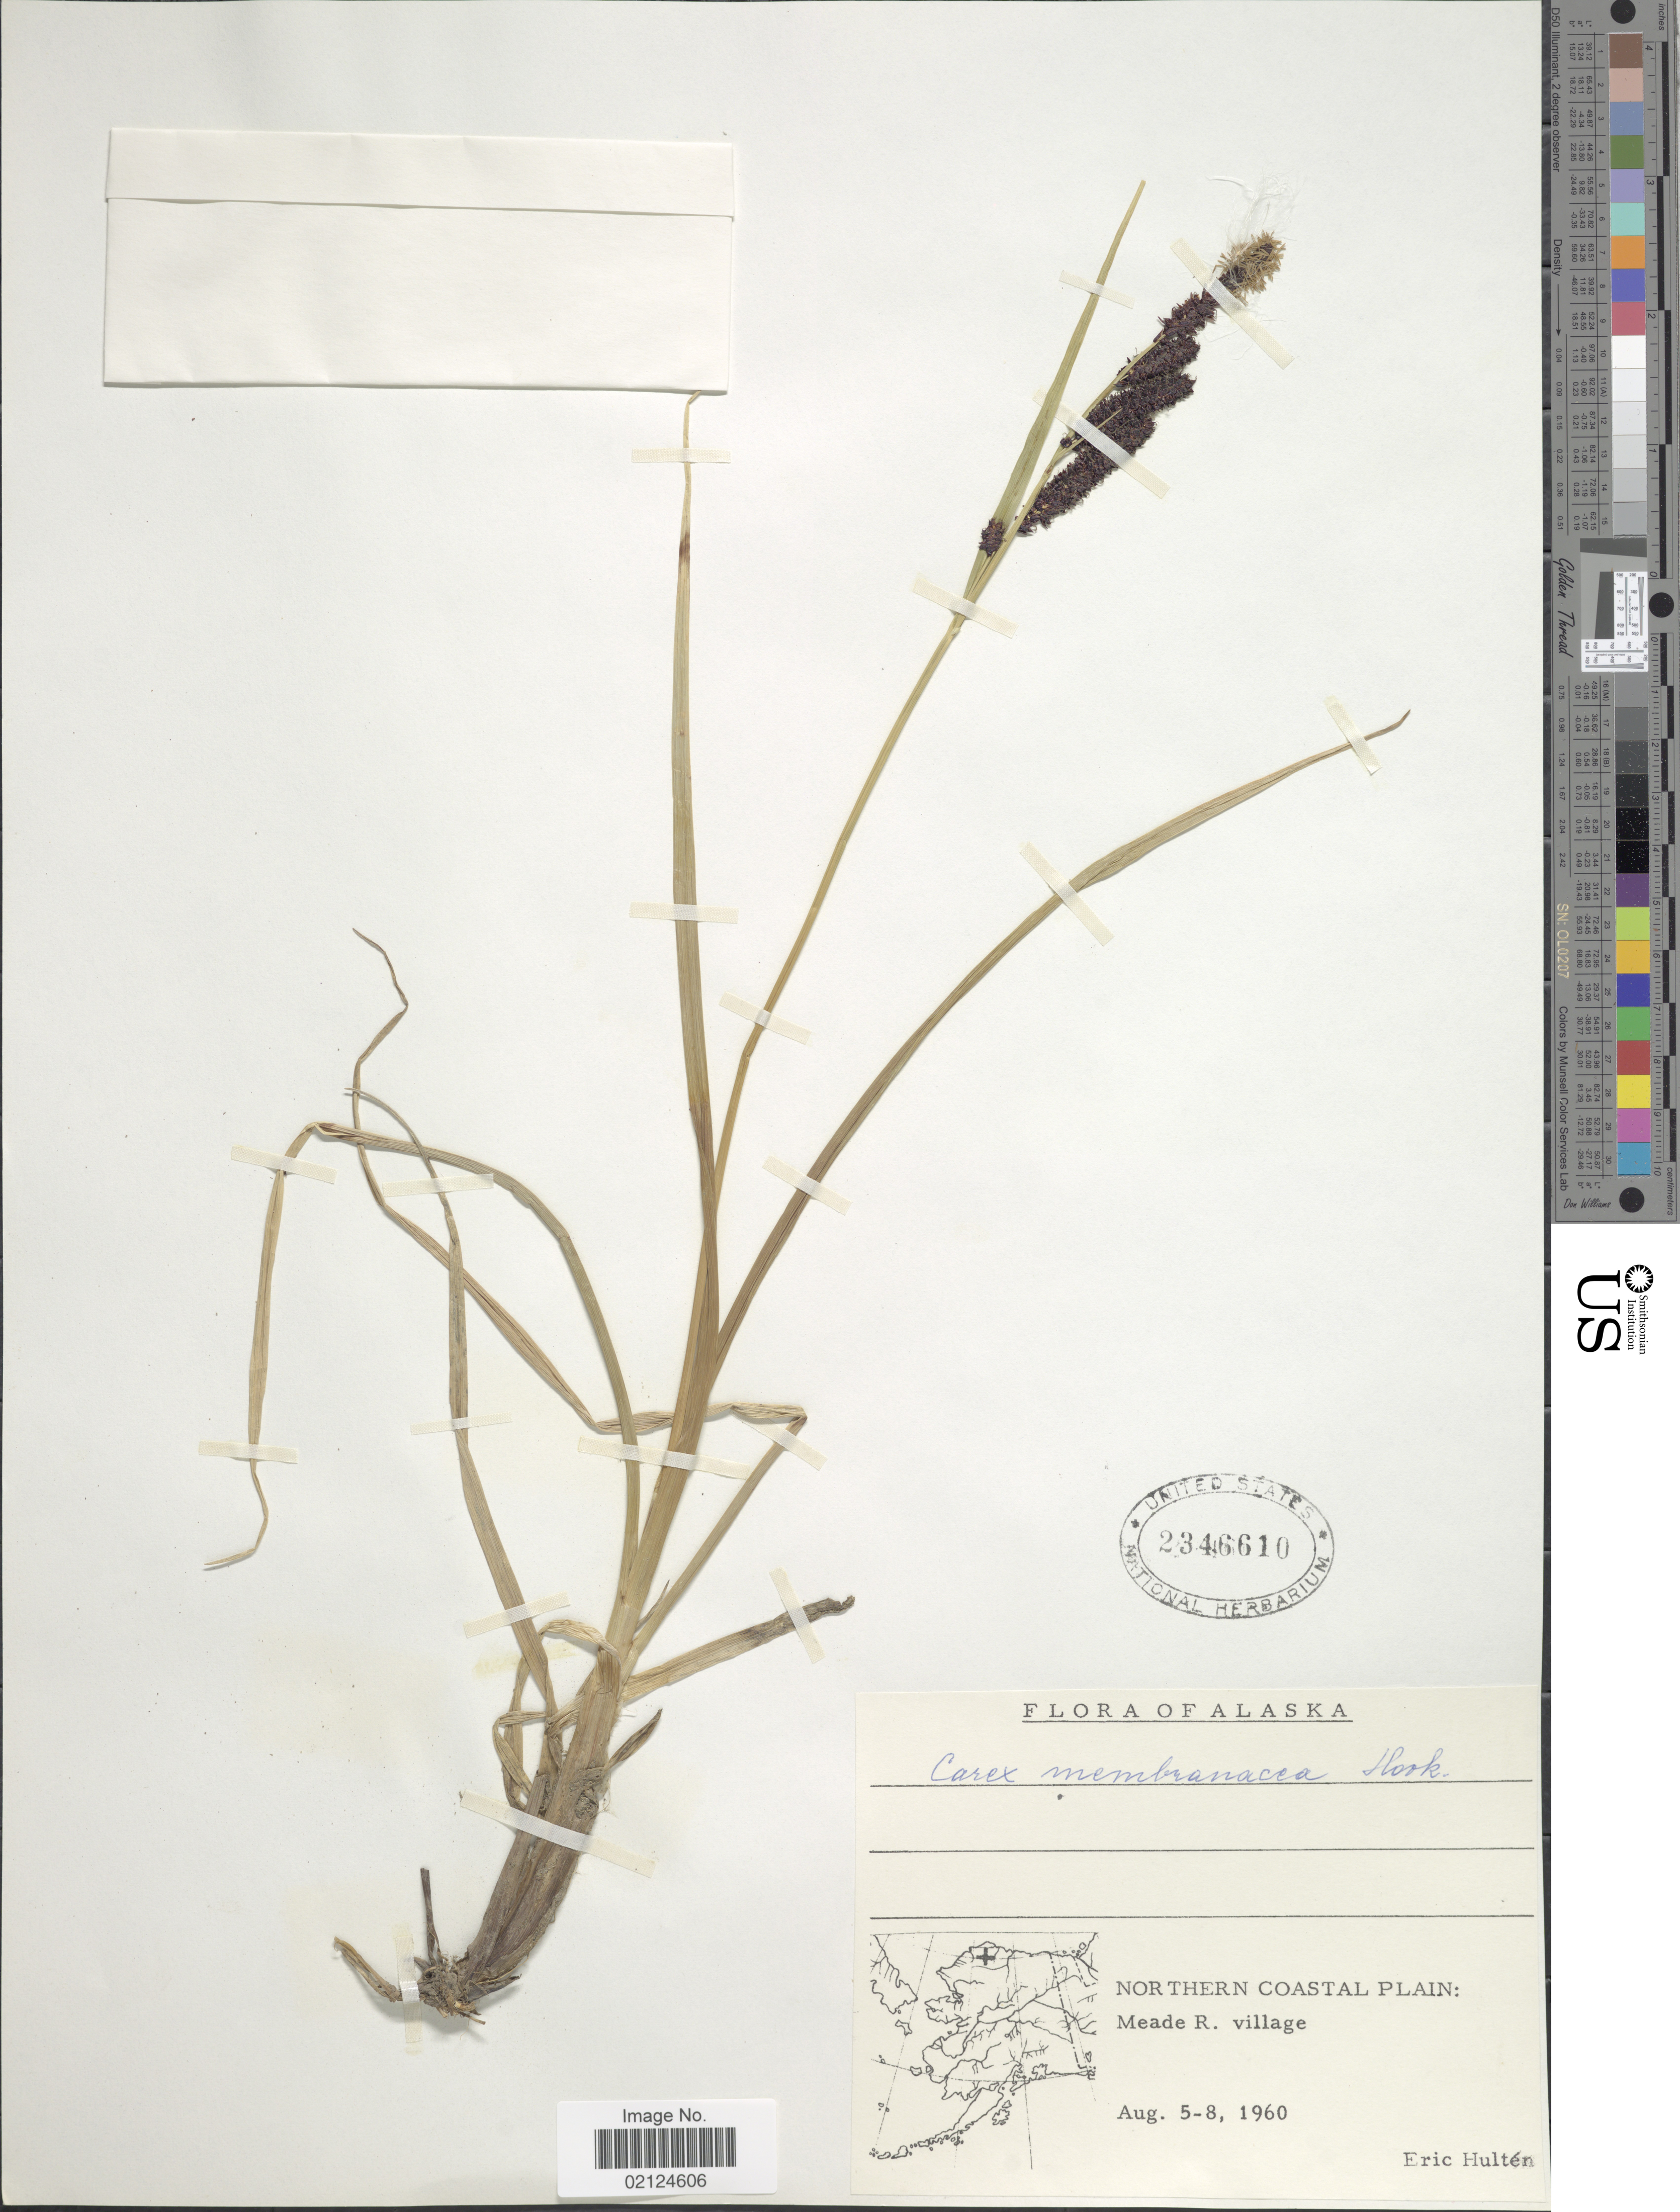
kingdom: Plantae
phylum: Tracheophyta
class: Liliopsida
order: Poales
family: Cyperaceae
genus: Carex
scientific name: Carex membranacea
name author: Hook.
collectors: E. G. Hultén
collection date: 1960-08-05/1960-08-08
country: United States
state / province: Alaska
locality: Northern Coastal Plain, Meade R. village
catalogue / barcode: US 2346610